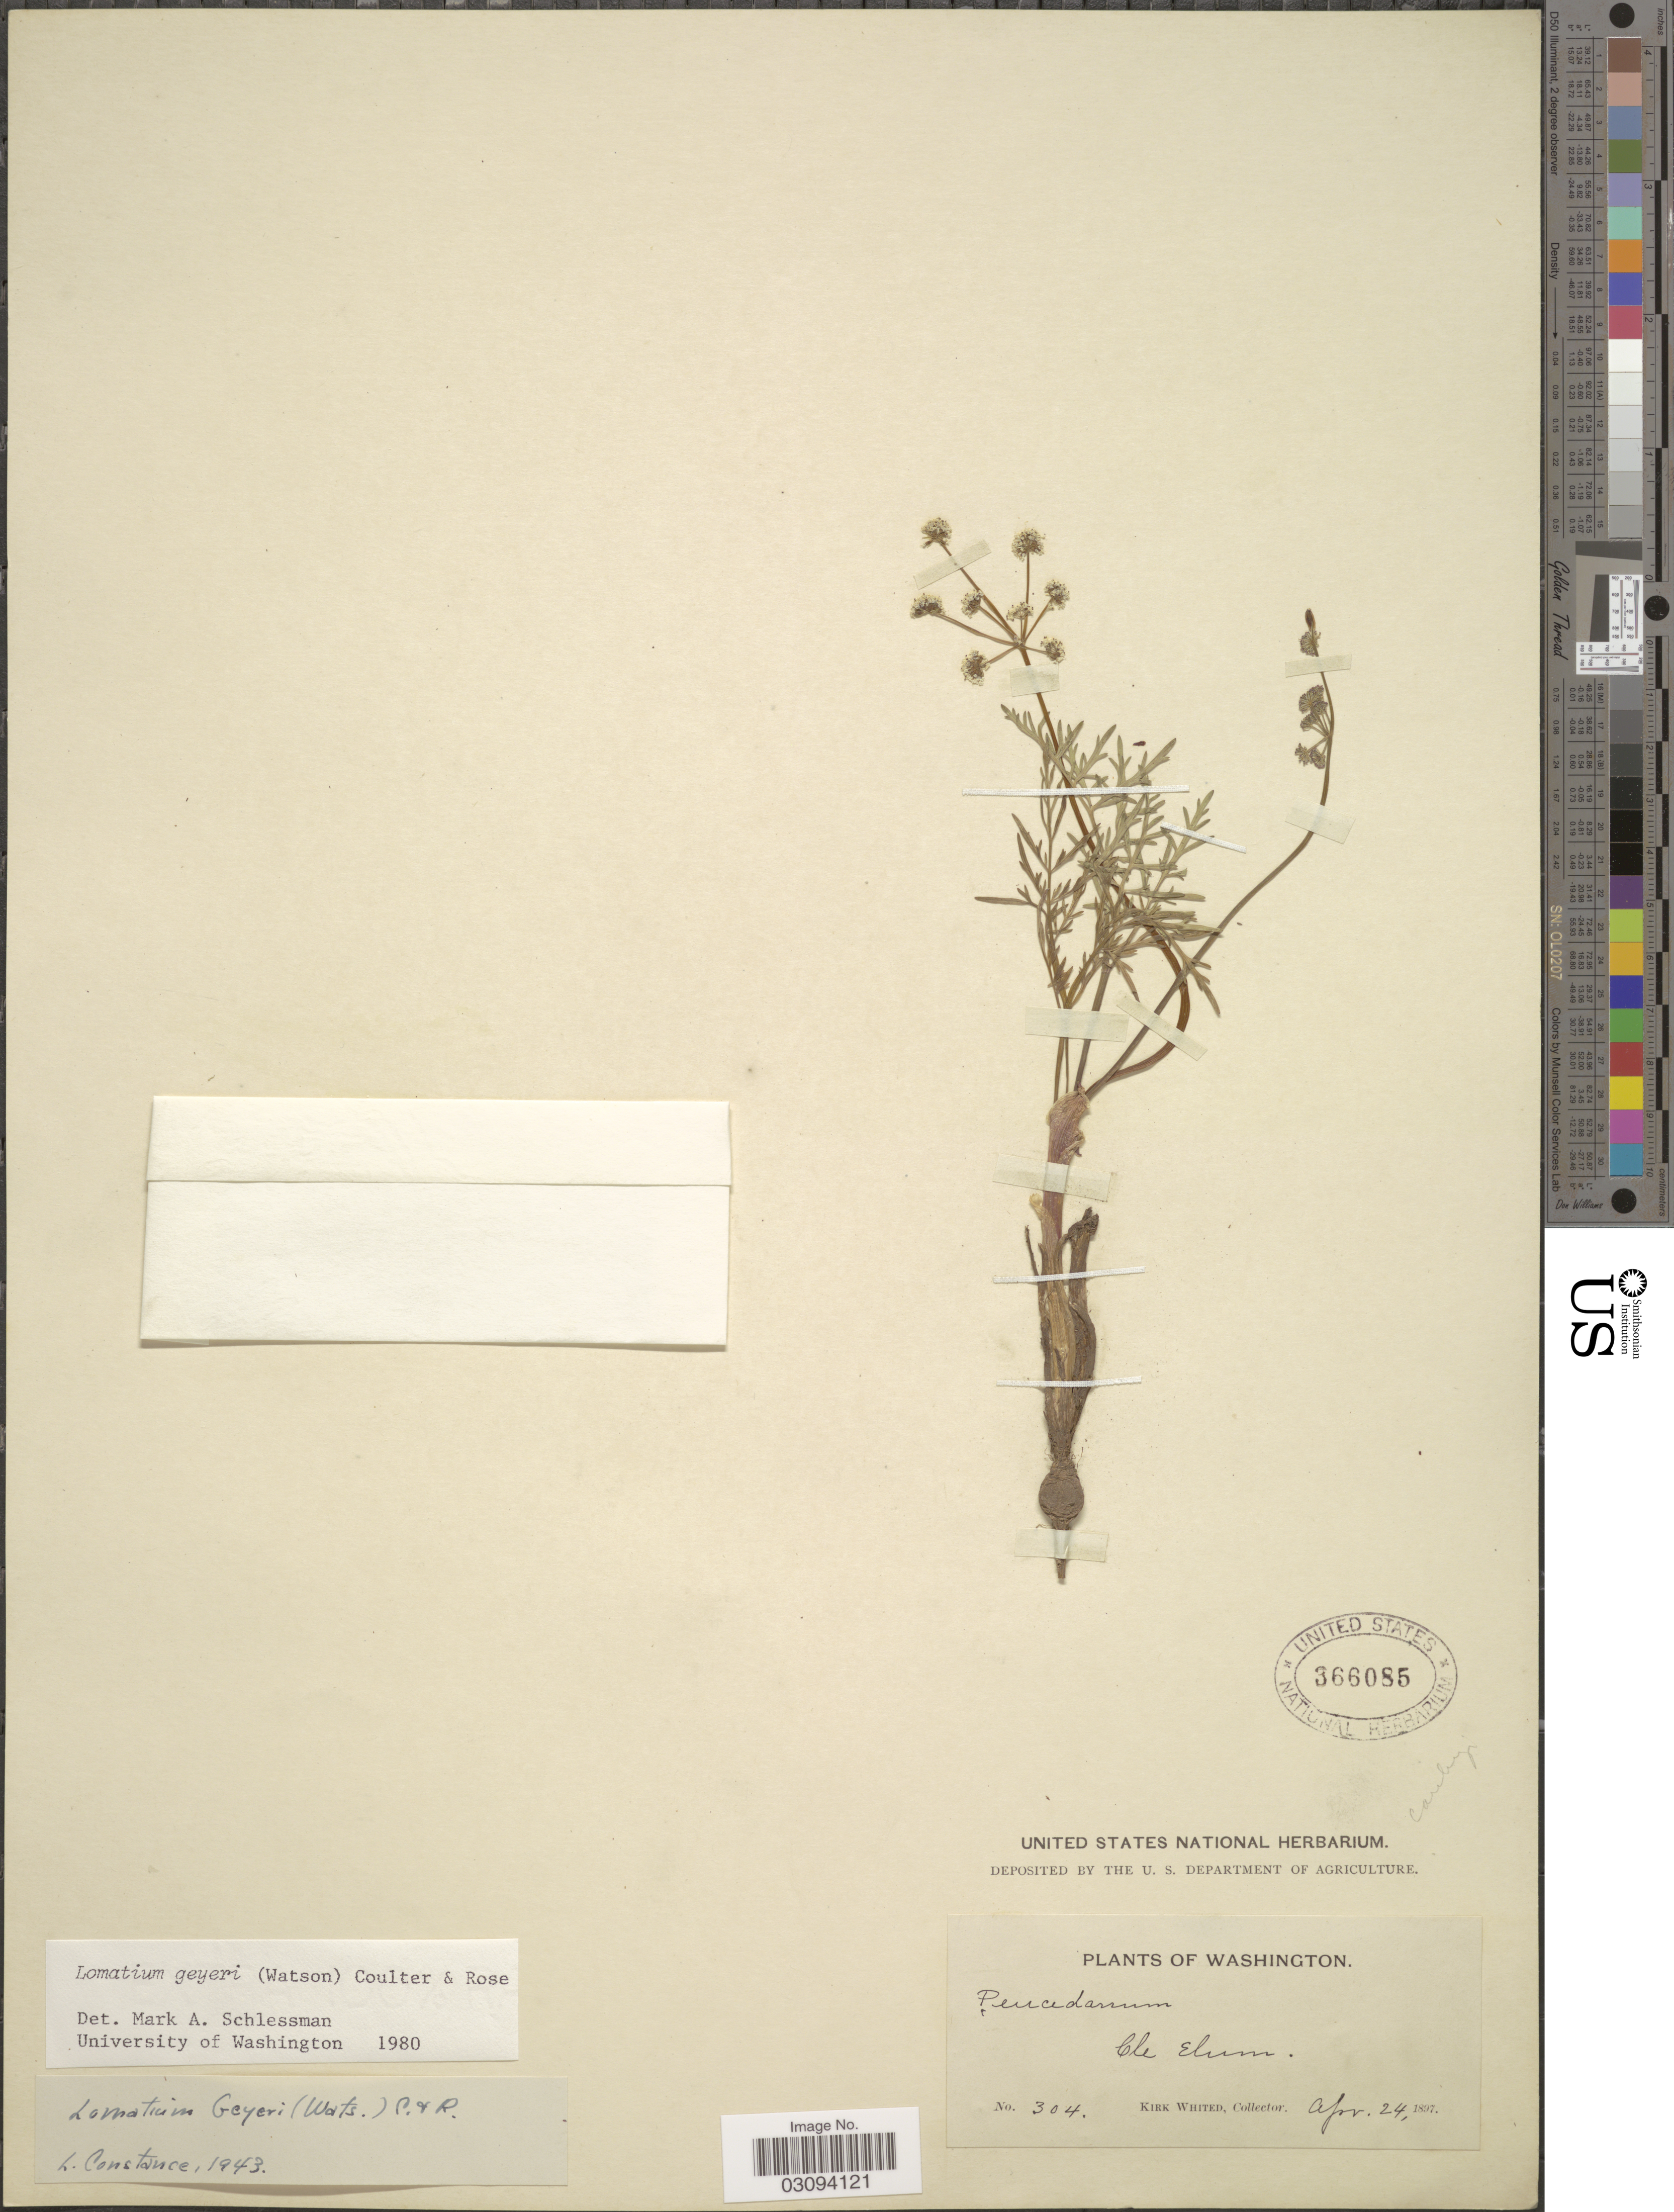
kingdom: Plantae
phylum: Tracheophyta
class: Magnoliopsida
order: Apiales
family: Apiaceae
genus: Lomatium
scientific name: Lomatium geyeri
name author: (S. Watson) J.M. Coult. & Rose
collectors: K. Whited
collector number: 304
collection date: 1897-04-24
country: United States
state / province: Washington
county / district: Kittitas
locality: Cle Elum.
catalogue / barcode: US 366085